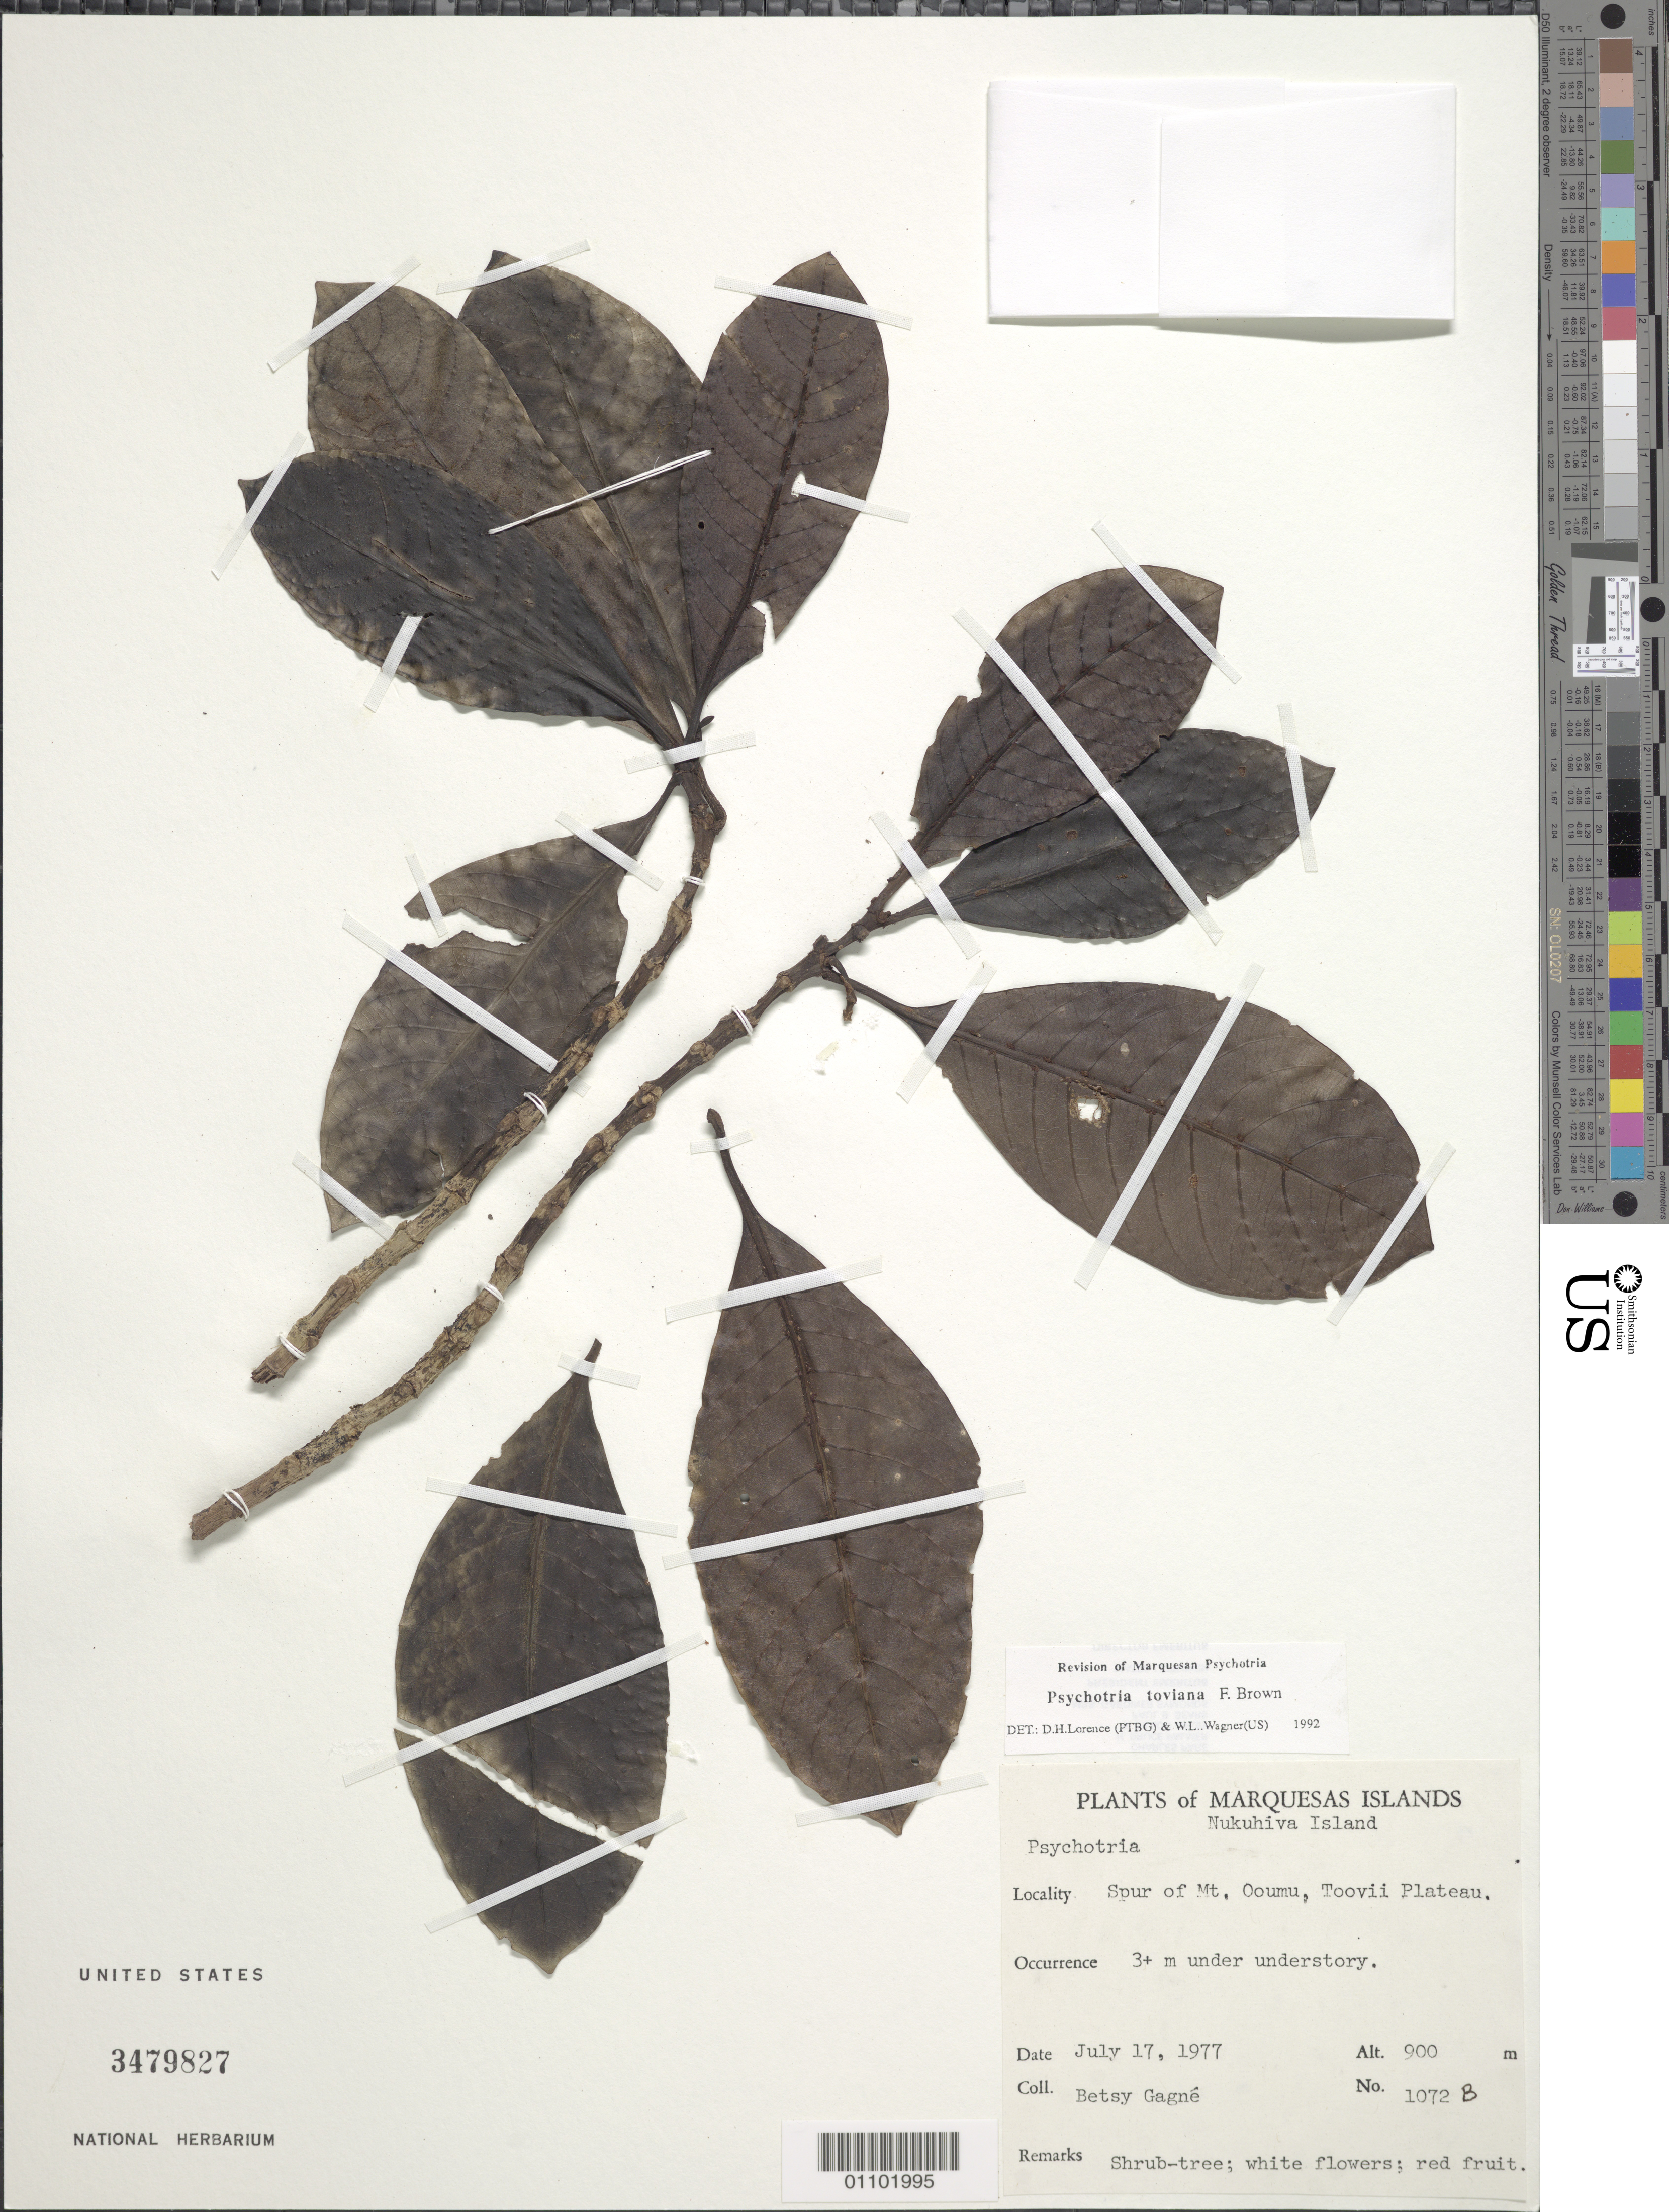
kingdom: Plantae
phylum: Tracheophyta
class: Magnoliopsida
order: Gentianales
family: Rubiaceae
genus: Psychotria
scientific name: Psychotria toviana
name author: F. Br.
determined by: Lorence, David H.; Wagner, W. H.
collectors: B. H. Gagné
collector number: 1072b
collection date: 1977-07-17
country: French Polynesia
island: Nuku Hiva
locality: Toovii Plateau, spur of Mt. Ooumu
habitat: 3 m under understory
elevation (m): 900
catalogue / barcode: US 3479827